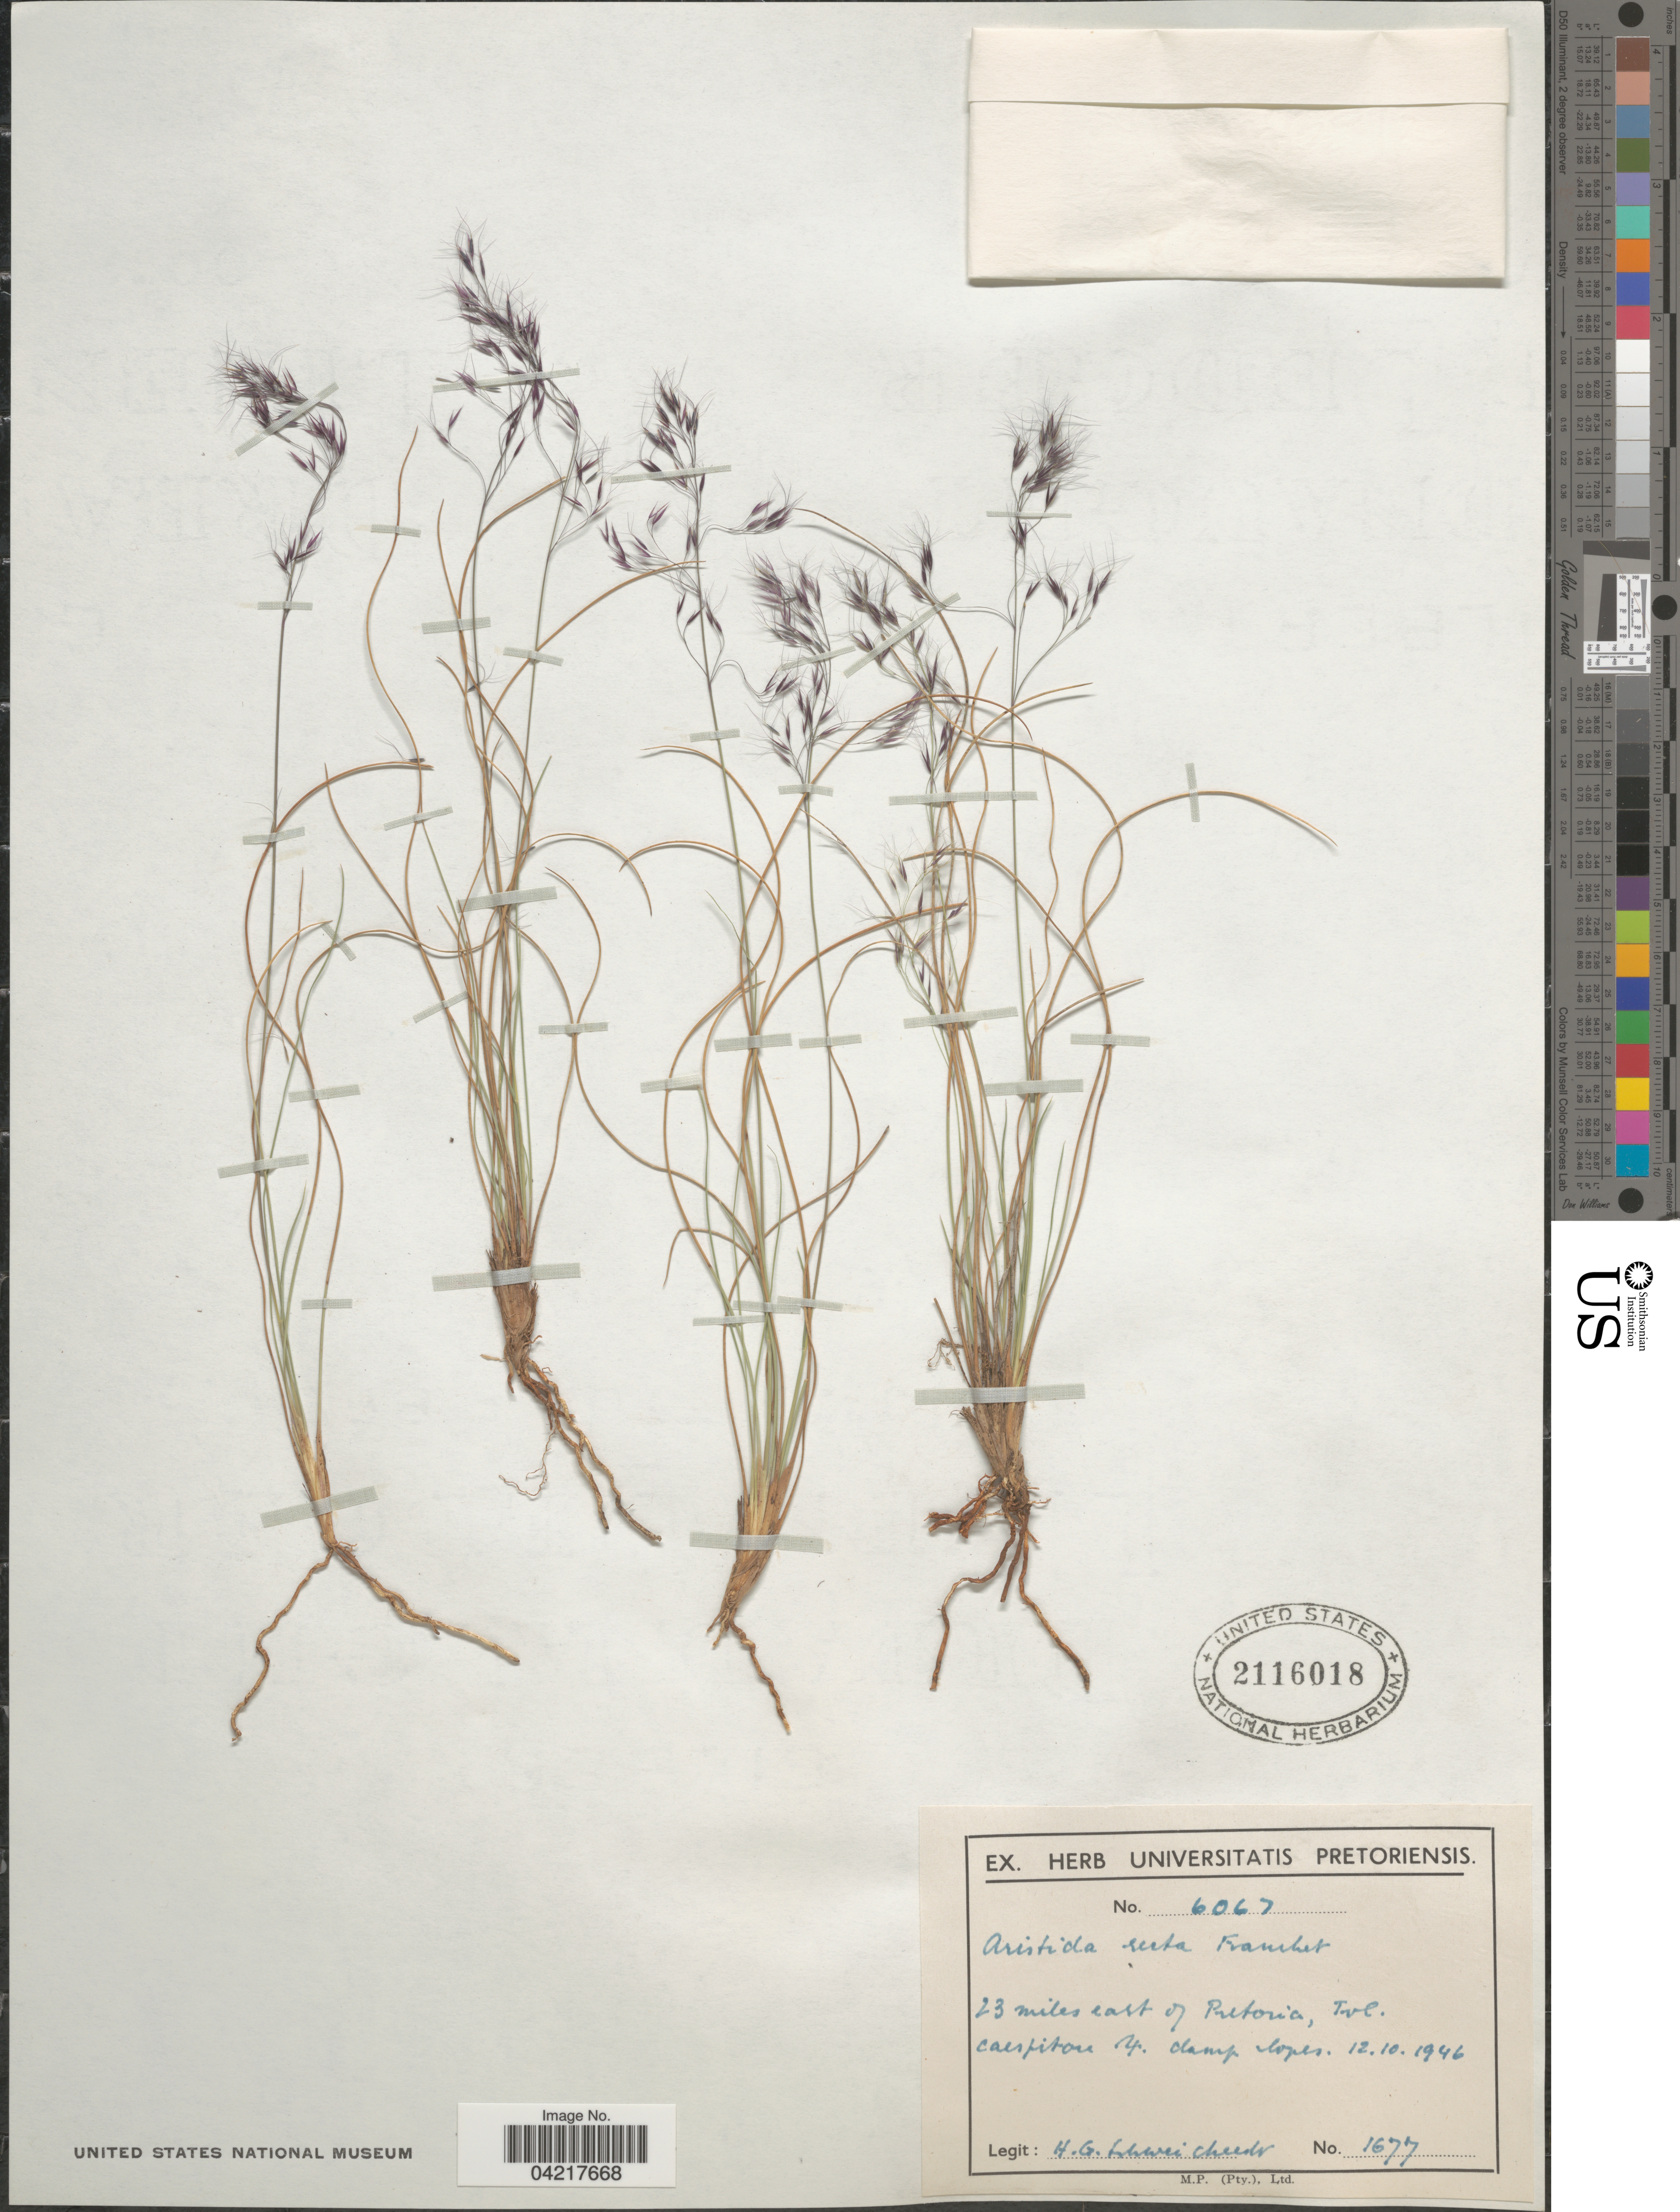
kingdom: Plantae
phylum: Tracheophyta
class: Liliopsida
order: Poales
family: Poaceae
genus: Aristida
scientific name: Aristida recta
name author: Franch.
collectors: H. Schweickerdt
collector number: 1677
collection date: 1946-10-12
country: South Africa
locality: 23 miles east of Pretoria, Tvl.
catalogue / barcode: US 2116018